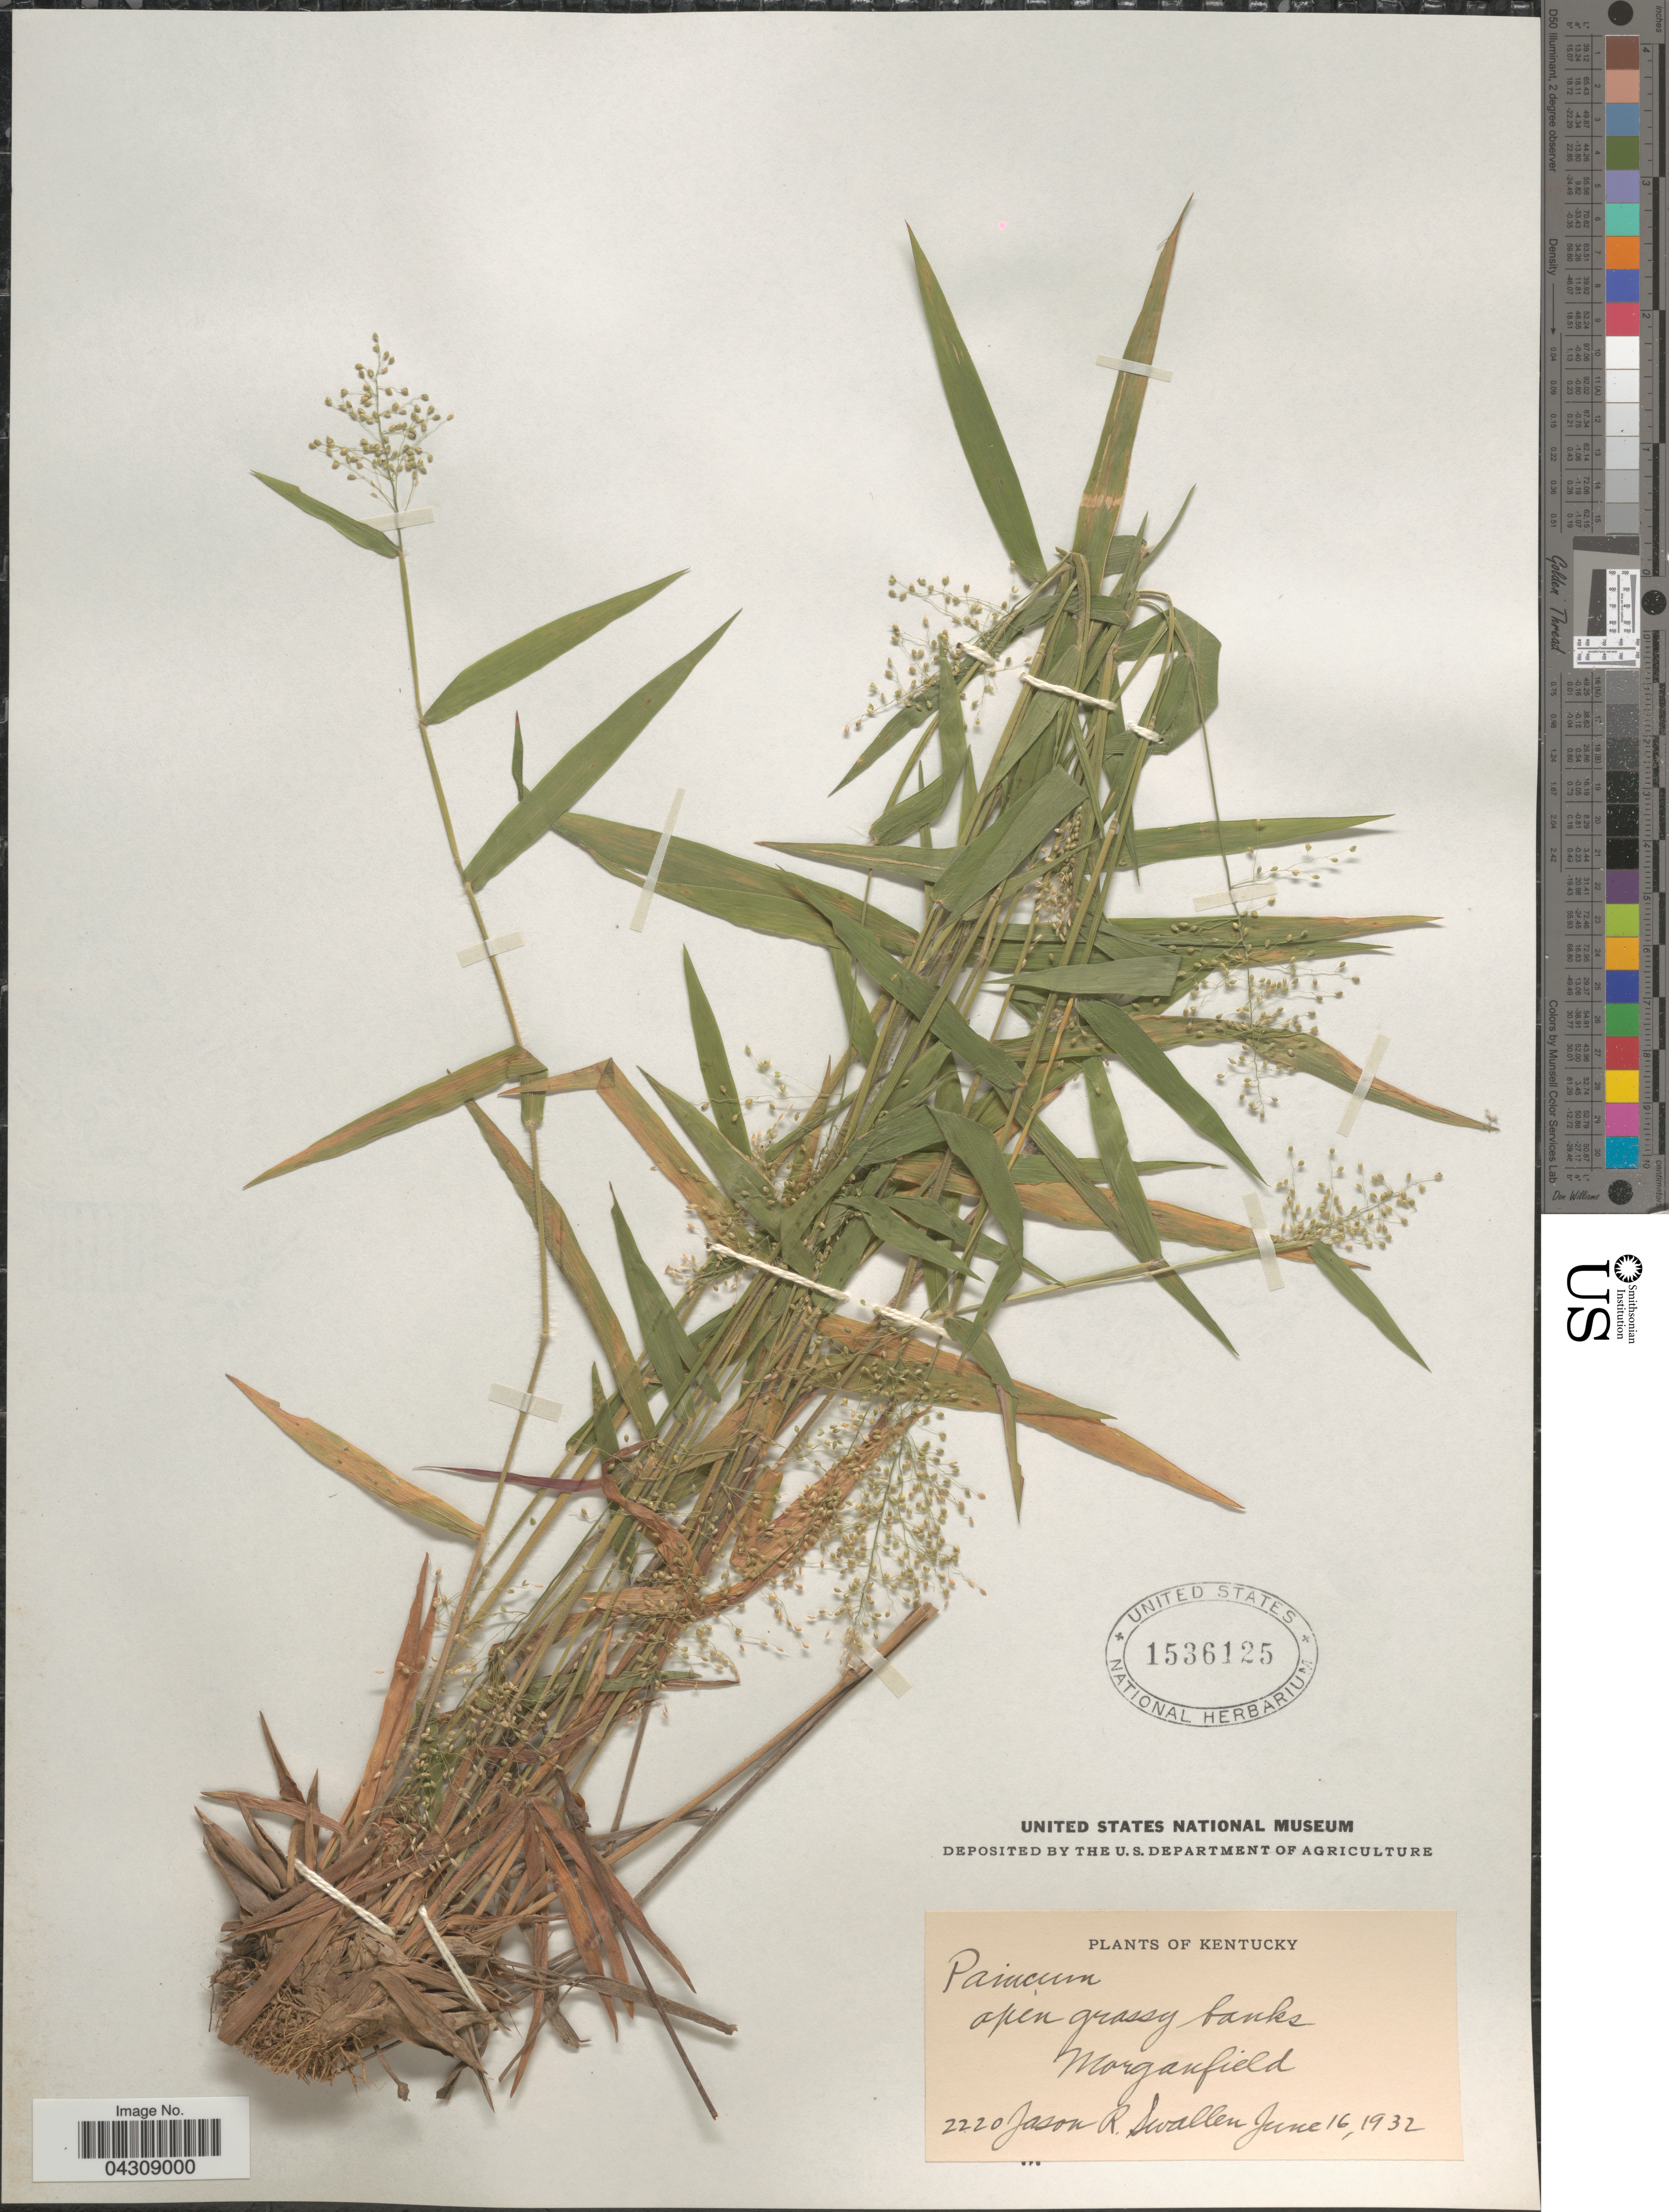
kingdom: Plantae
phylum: Tracheophyta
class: Liliopsida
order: Poales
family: Poaceae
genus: Dichanthelium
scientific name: Dichanthelium acuminatum var. acuminatum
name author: (Sw.) Gould & C.A. Clark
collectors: J. R. Swallen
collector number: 2220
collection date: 1932-06-16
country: United States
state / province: Kentucky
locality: Morganfield.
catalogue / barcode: US 1536125